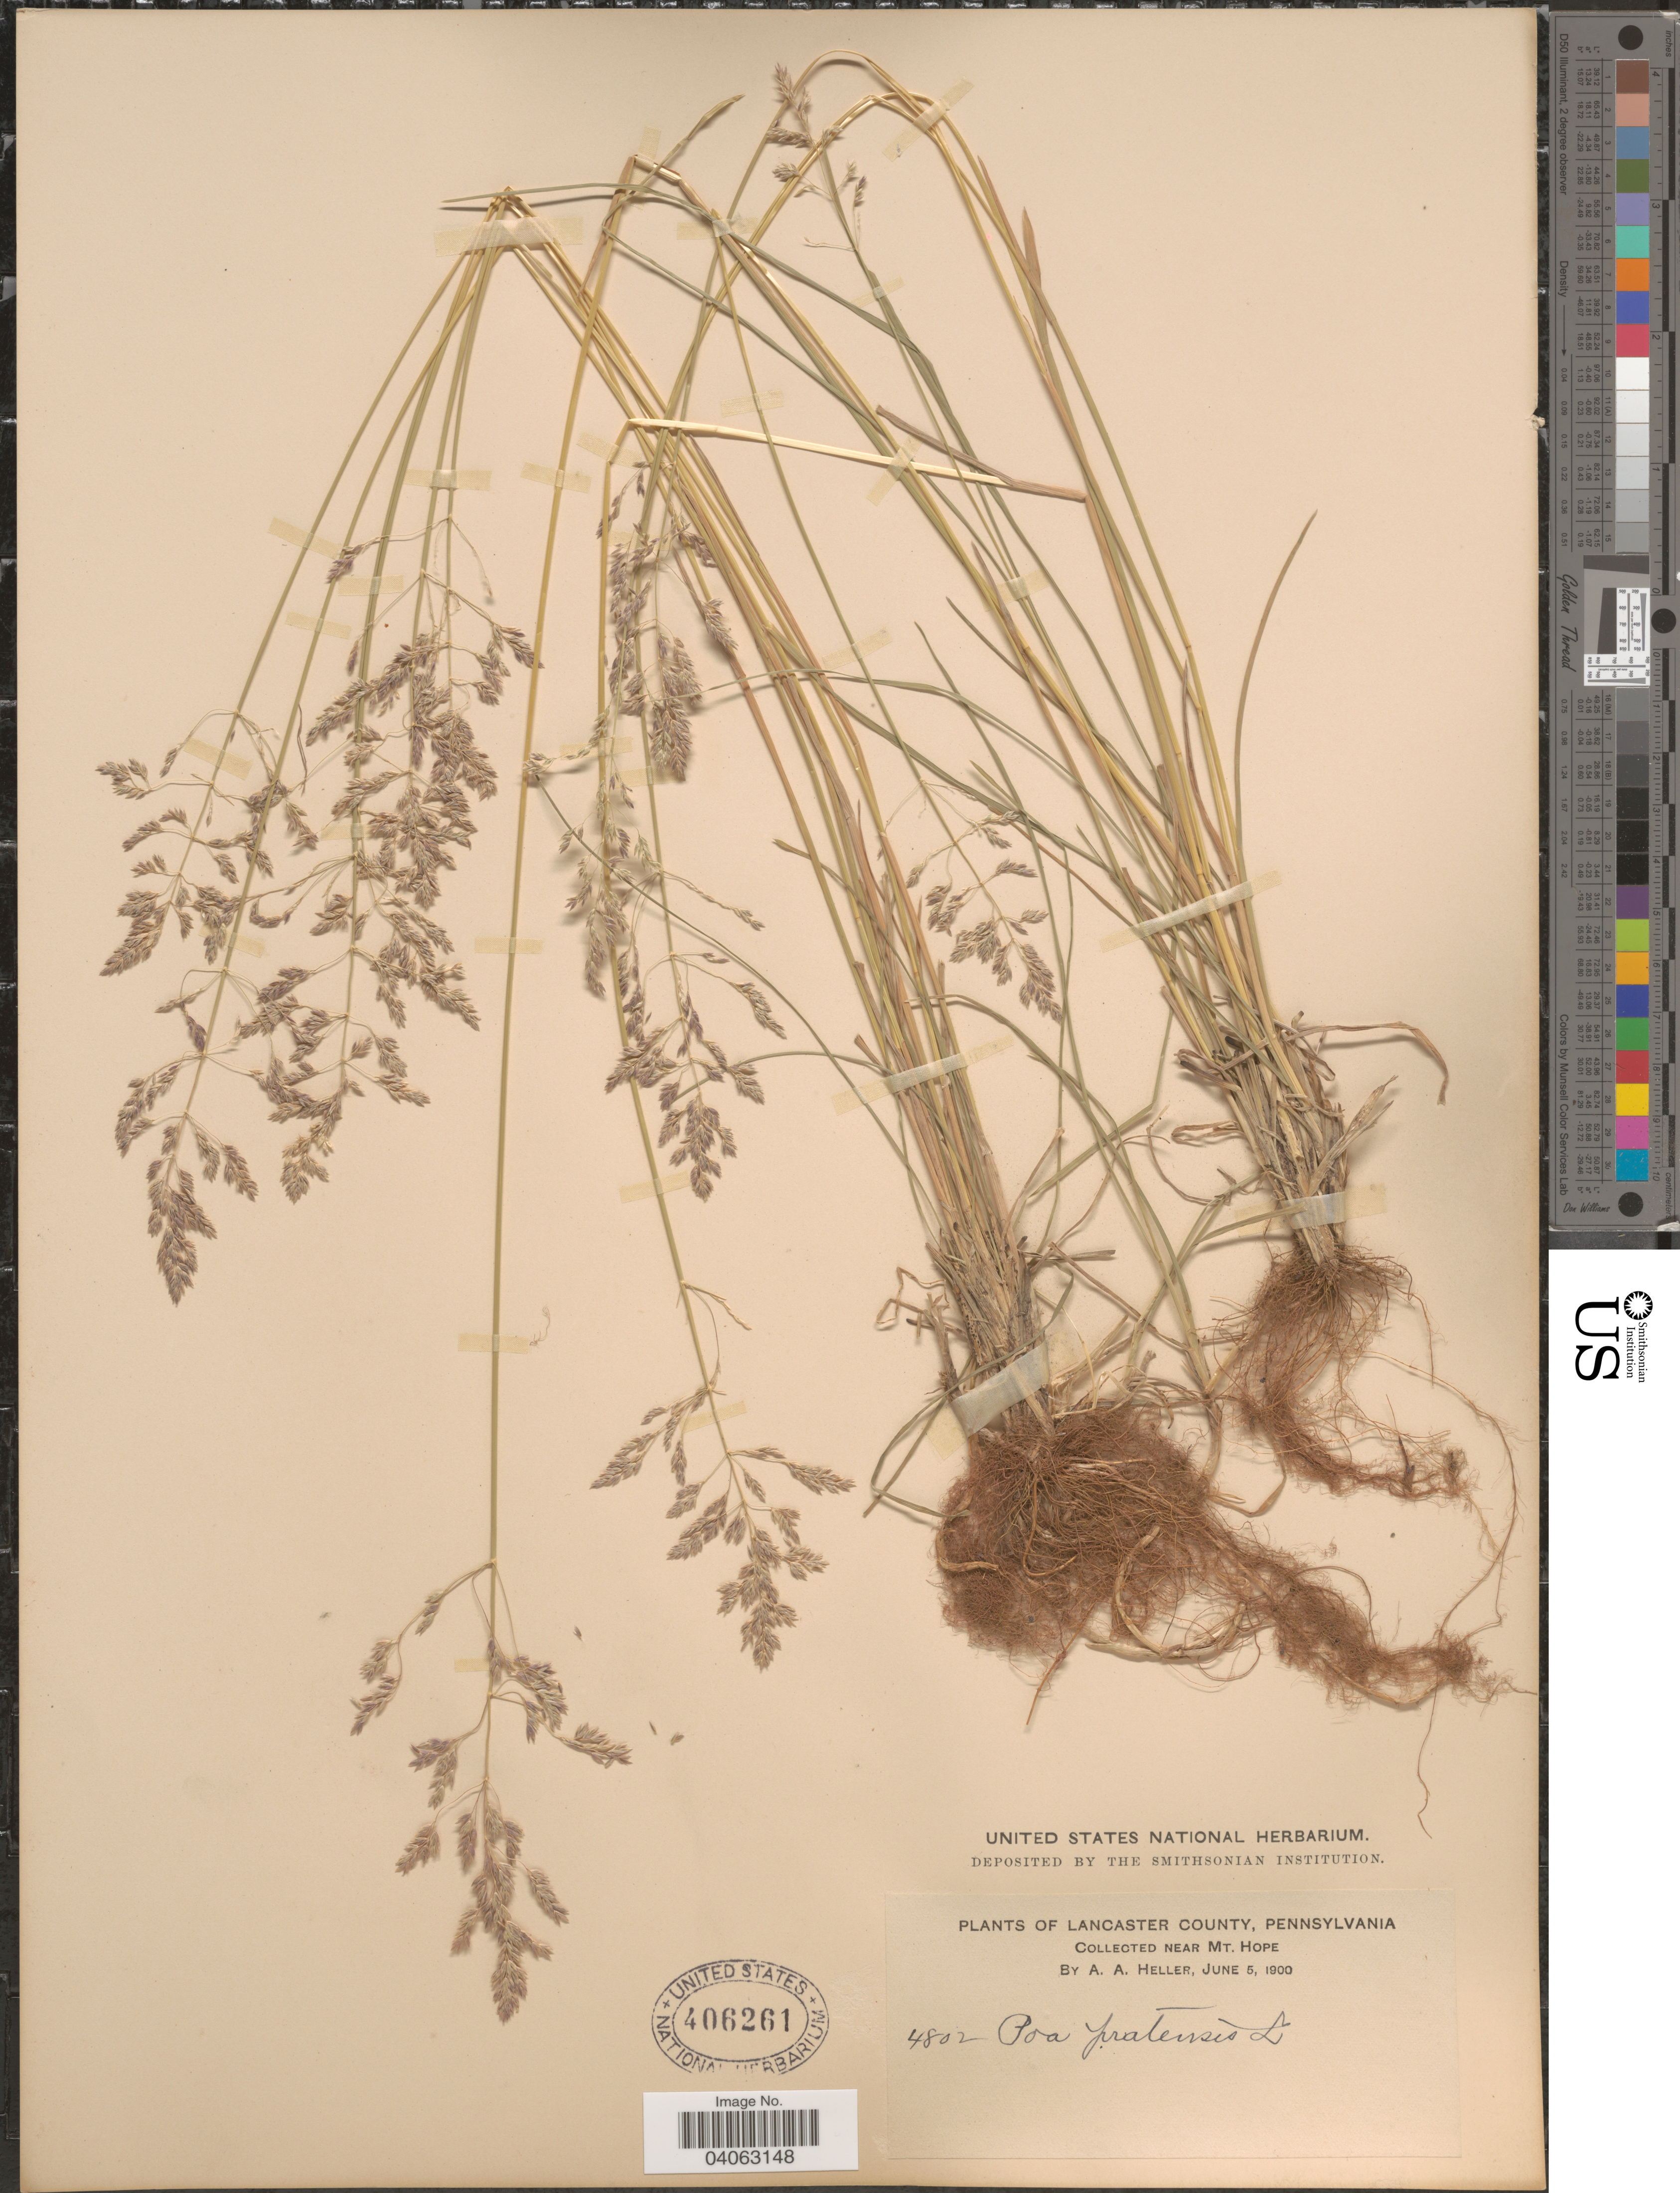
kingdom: Plantae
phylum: Tracheophyta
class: Liliopsida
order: Poales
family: Poaceae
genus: Poa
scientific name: Poa pratensis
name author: L.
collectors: A. A. Heller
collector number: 4802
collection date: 1900-06-05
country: United States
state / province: Pennsylvania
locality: Lancaster County. Near Mt. Hope.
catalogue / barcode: US 406261